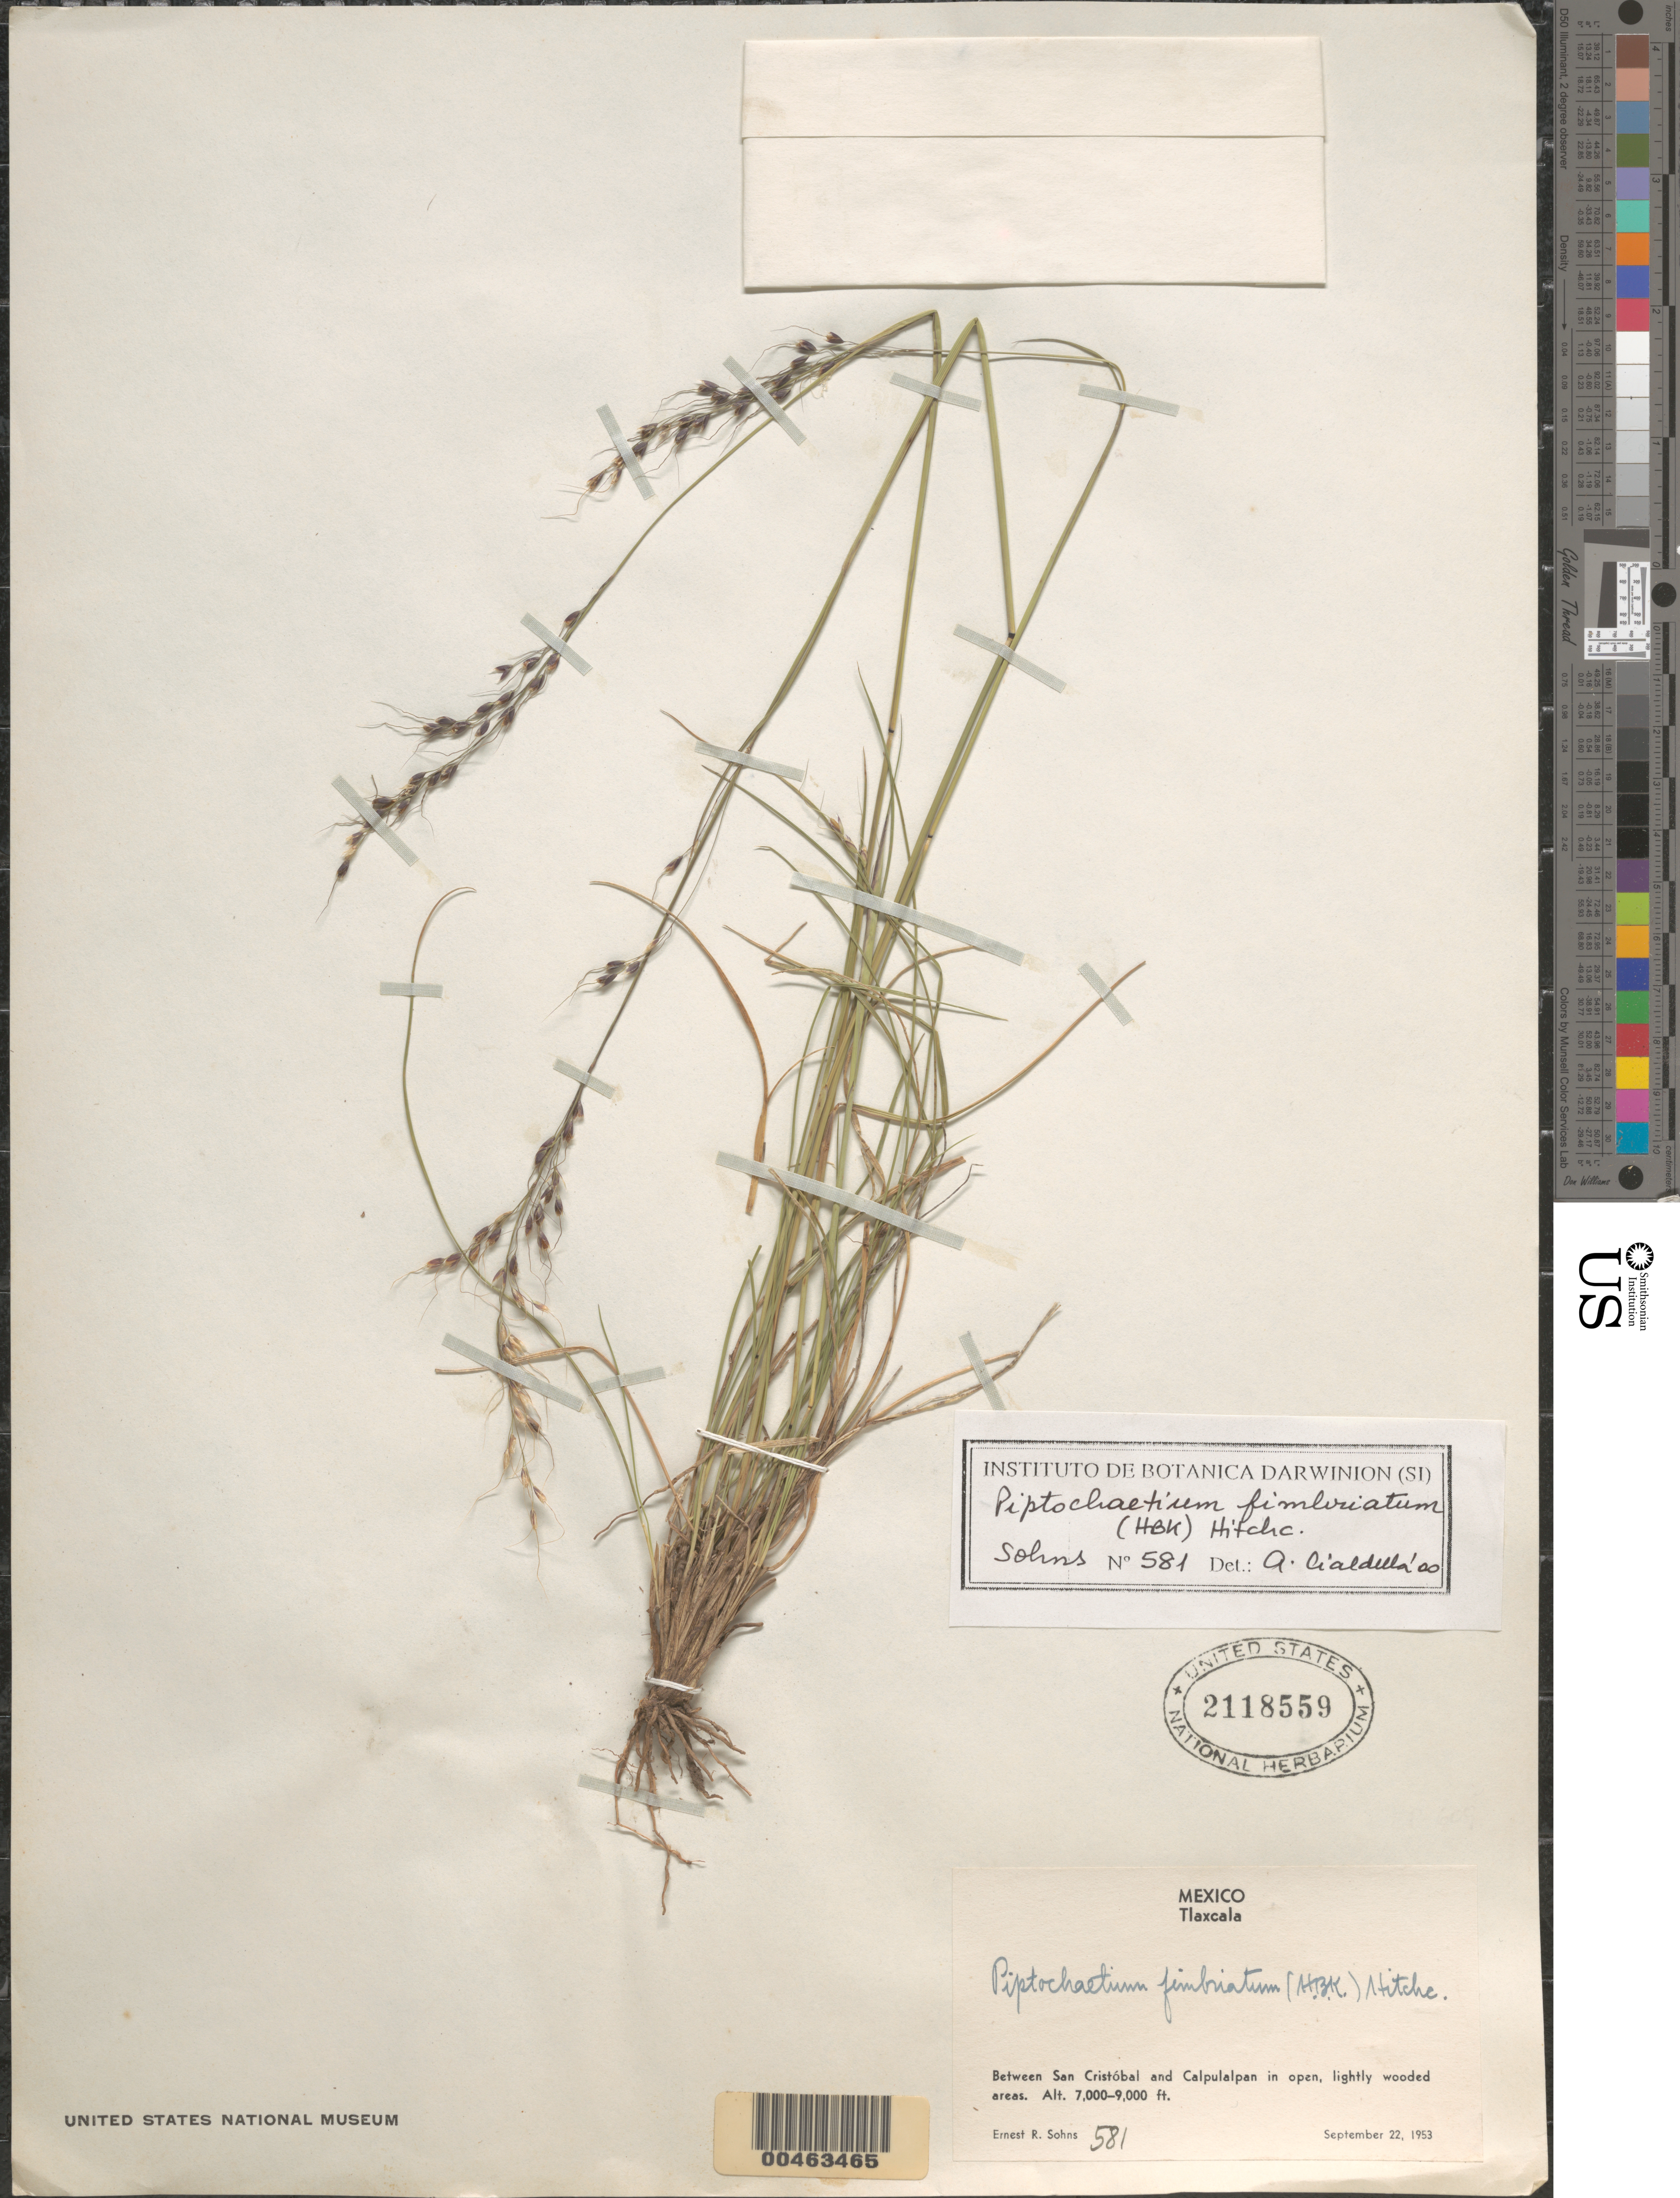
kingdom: Plantae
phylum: Tracheophyta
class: Liliopsida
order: Poales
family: Poaceae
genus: Piptochaetium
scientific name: Piptochaetium fimbriatum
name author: (Kunth) Hitchc.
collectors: E. R. Sohns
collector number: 581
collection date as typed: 22 Sep 1953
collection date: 1953-09-22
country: Mexico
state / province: Tlaxcala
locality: Between San Crist¢bal and Calpulalpan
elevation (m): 2134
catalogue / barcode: US 2118559